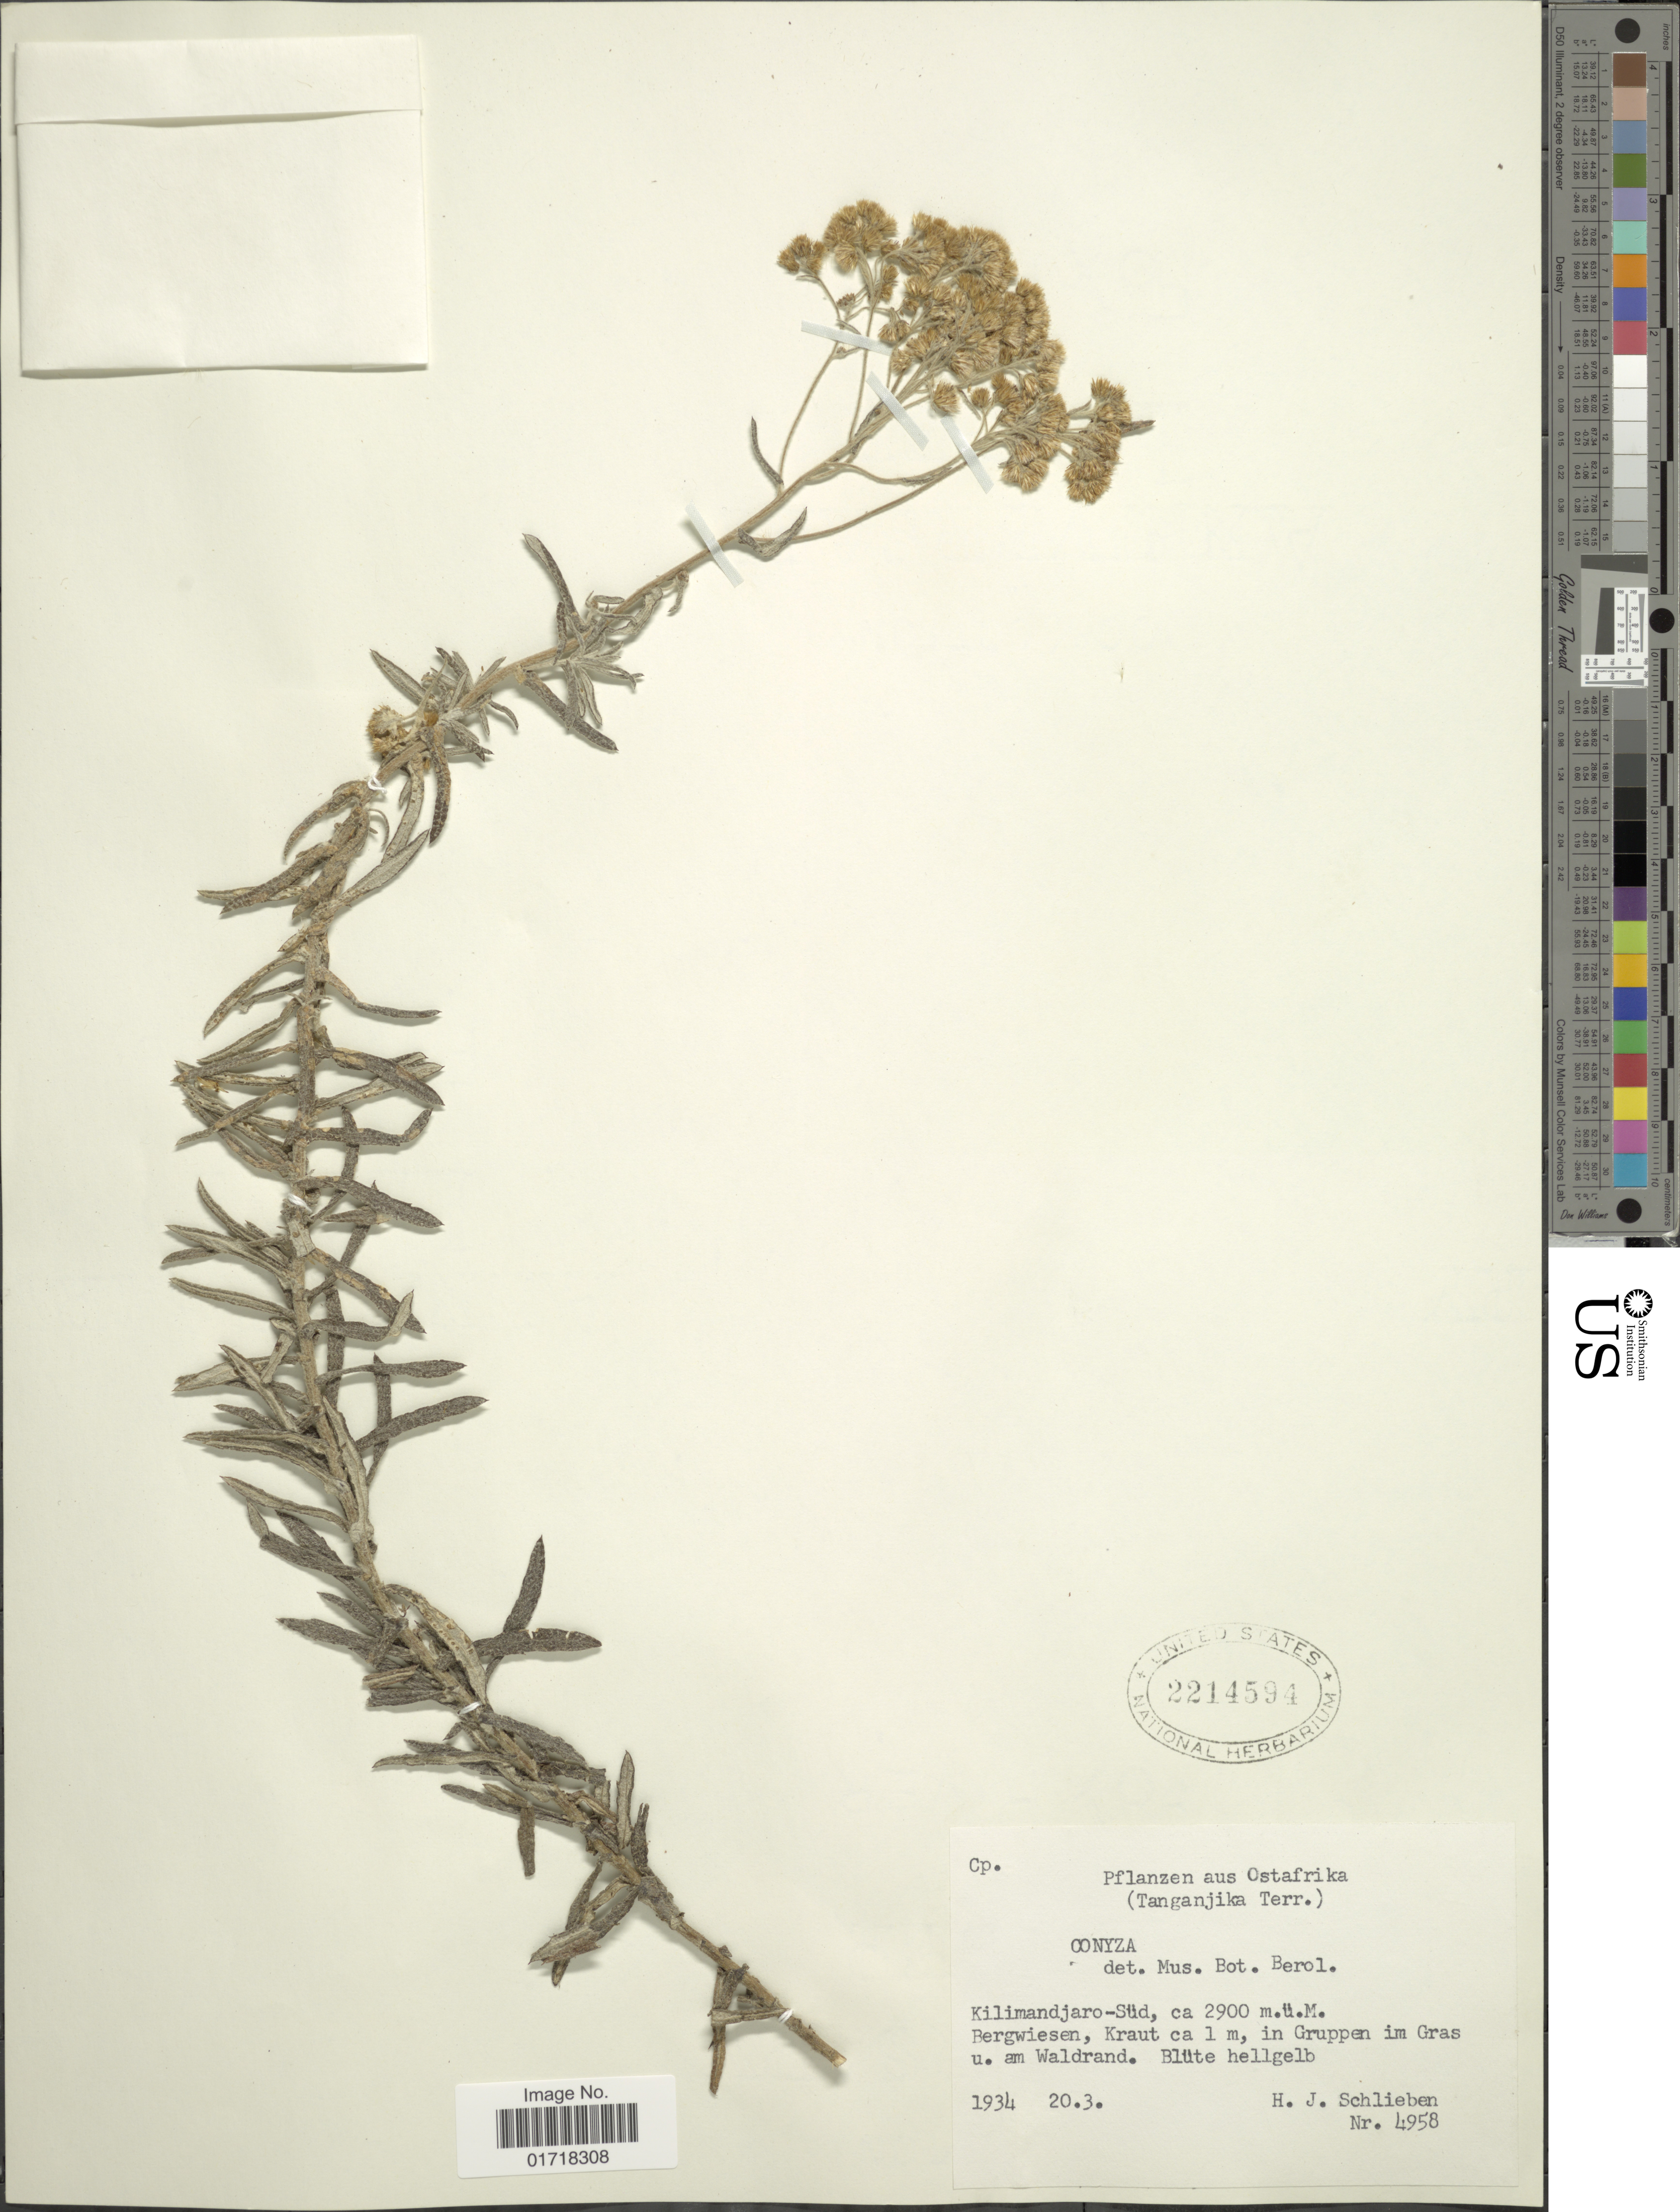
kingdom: Plantae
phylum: Tracheophyta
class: Magnoliopsida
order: Asterales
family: Asteraceae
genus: Conyza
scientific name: Conyza sp.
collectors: H. J. Schlieben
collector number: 4958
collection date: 1934-03-20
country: Tanzania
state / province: Kilimanjaro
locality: Aus Ostafrika, (Tanganyika Terr.), Kilimandjaro-Sud, Bergwiesen, Kraut 1 m. in Gruppen in Gras am Waldrand, Blute hellgelb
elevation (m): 2900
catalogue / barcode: US 2214594